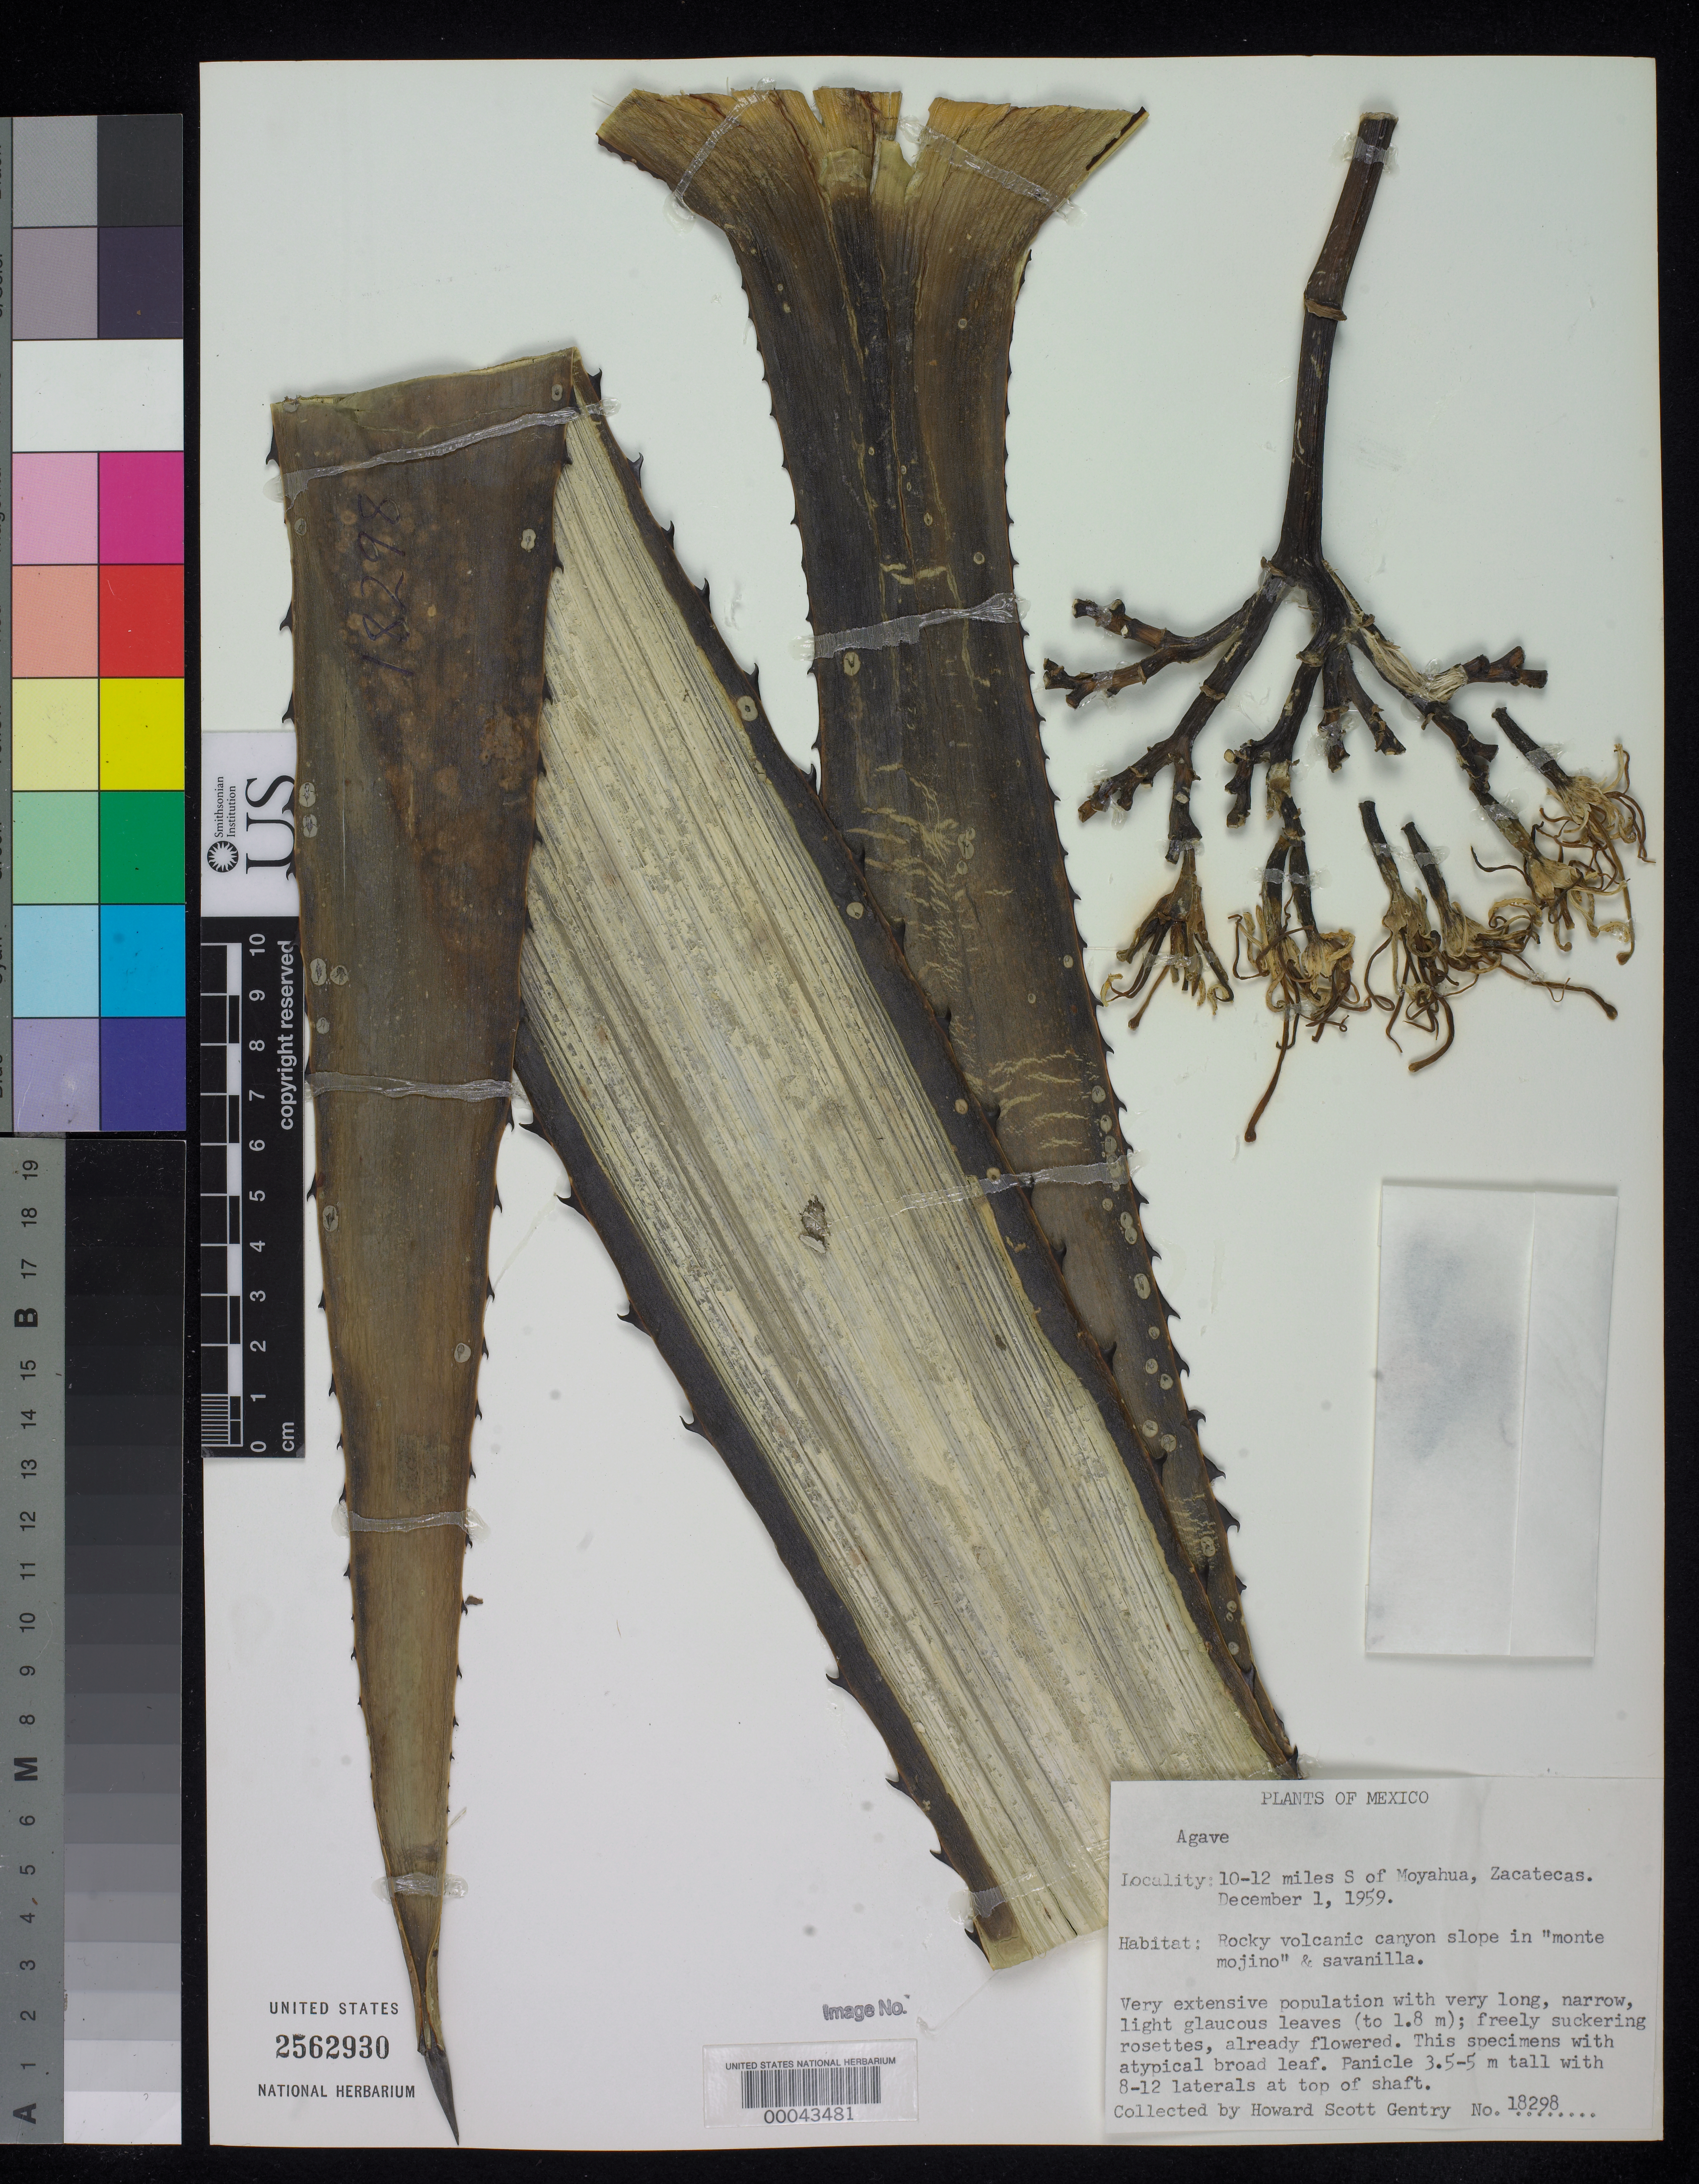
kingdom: Plantae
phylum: Tracheophyta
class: Liliopsida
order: Asparagales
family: Asparagaceae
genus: Agave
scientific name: Agave angustifolia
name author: Haw.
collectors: H. S. Gentry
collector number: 18298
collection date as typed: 01 Dec 1959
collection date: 1959-12-01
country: Mexico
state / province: Zacatecas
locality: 10-12 mi S of Moyahua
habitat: Rocky volcanic canyon slope in "monte mojino" & savanilla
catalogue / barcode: US 2562930